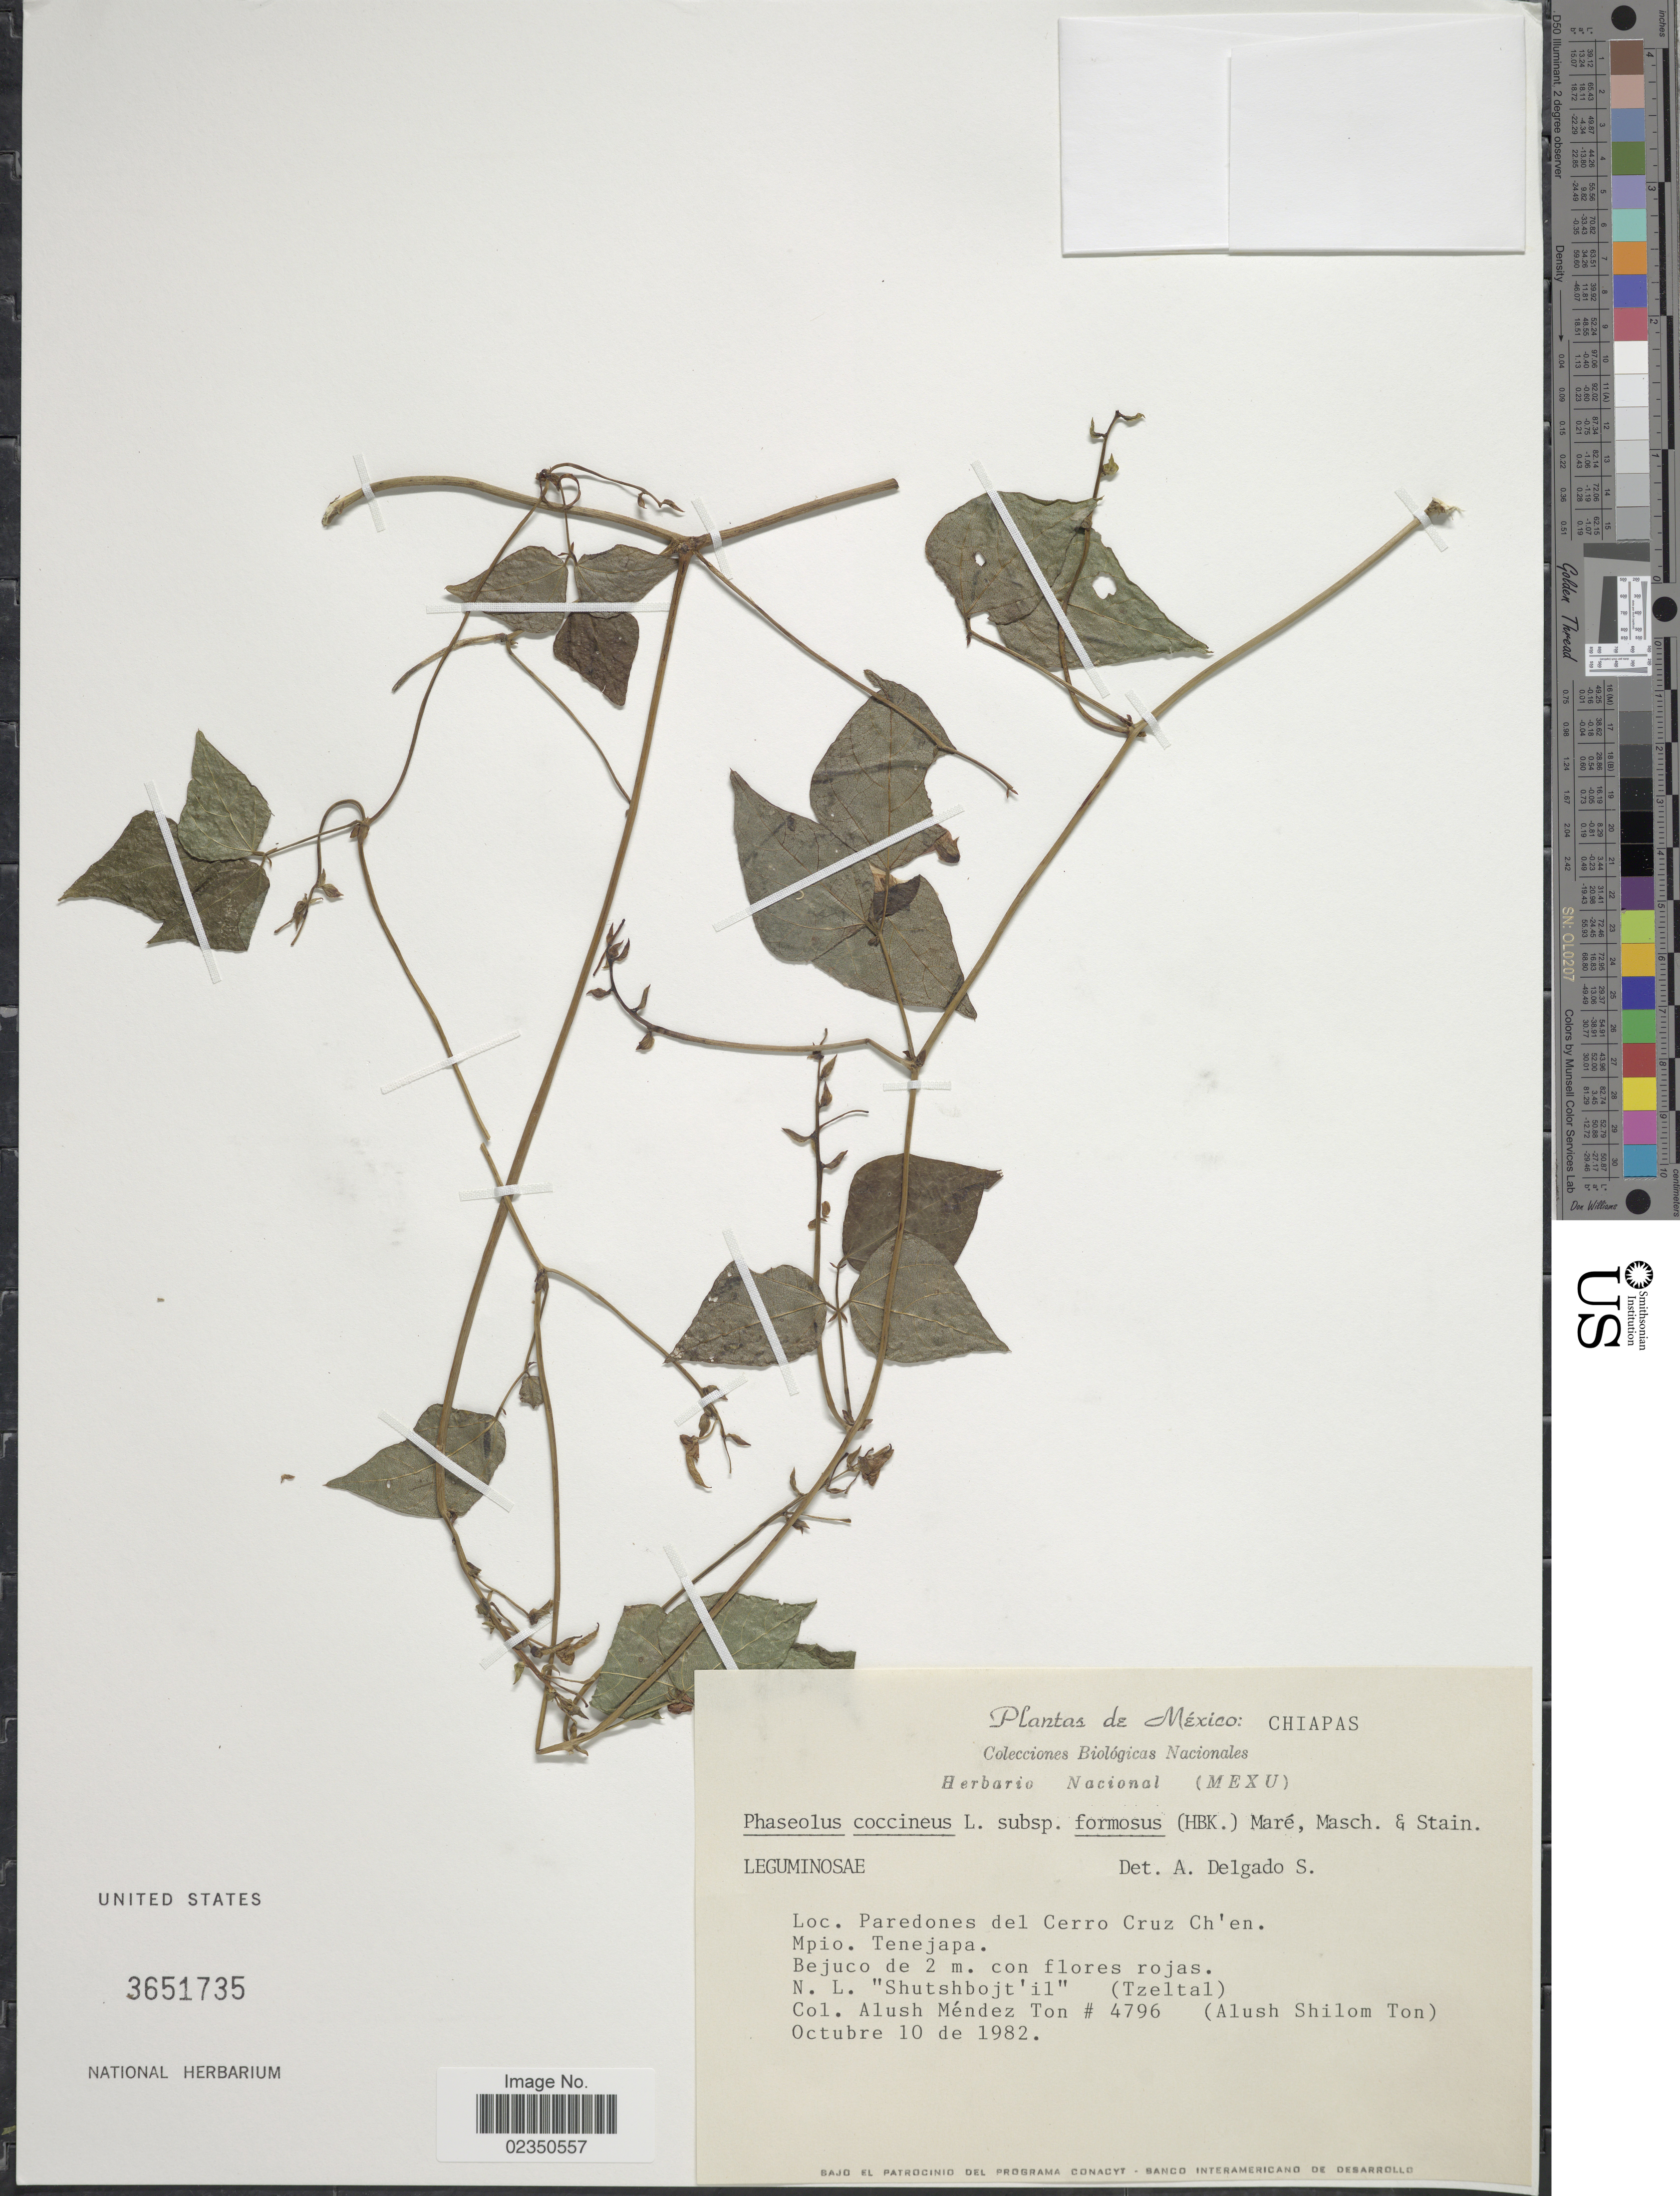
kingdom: Plantae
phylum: Tracheophyta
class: Magnoliopsida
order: Fabales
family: Fabaceae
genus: Phaseolus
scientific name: Phaseolus coccineus subsp. formosus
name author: (Kunth) Maréchal et al.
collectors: A. M. Ton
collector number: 4796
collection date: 1982-10-10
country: Mexico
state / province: Chiapas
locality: Paredones del Cerro Cruz Ch'en, Mpio. Tenejapa.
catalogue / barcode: US 3651735